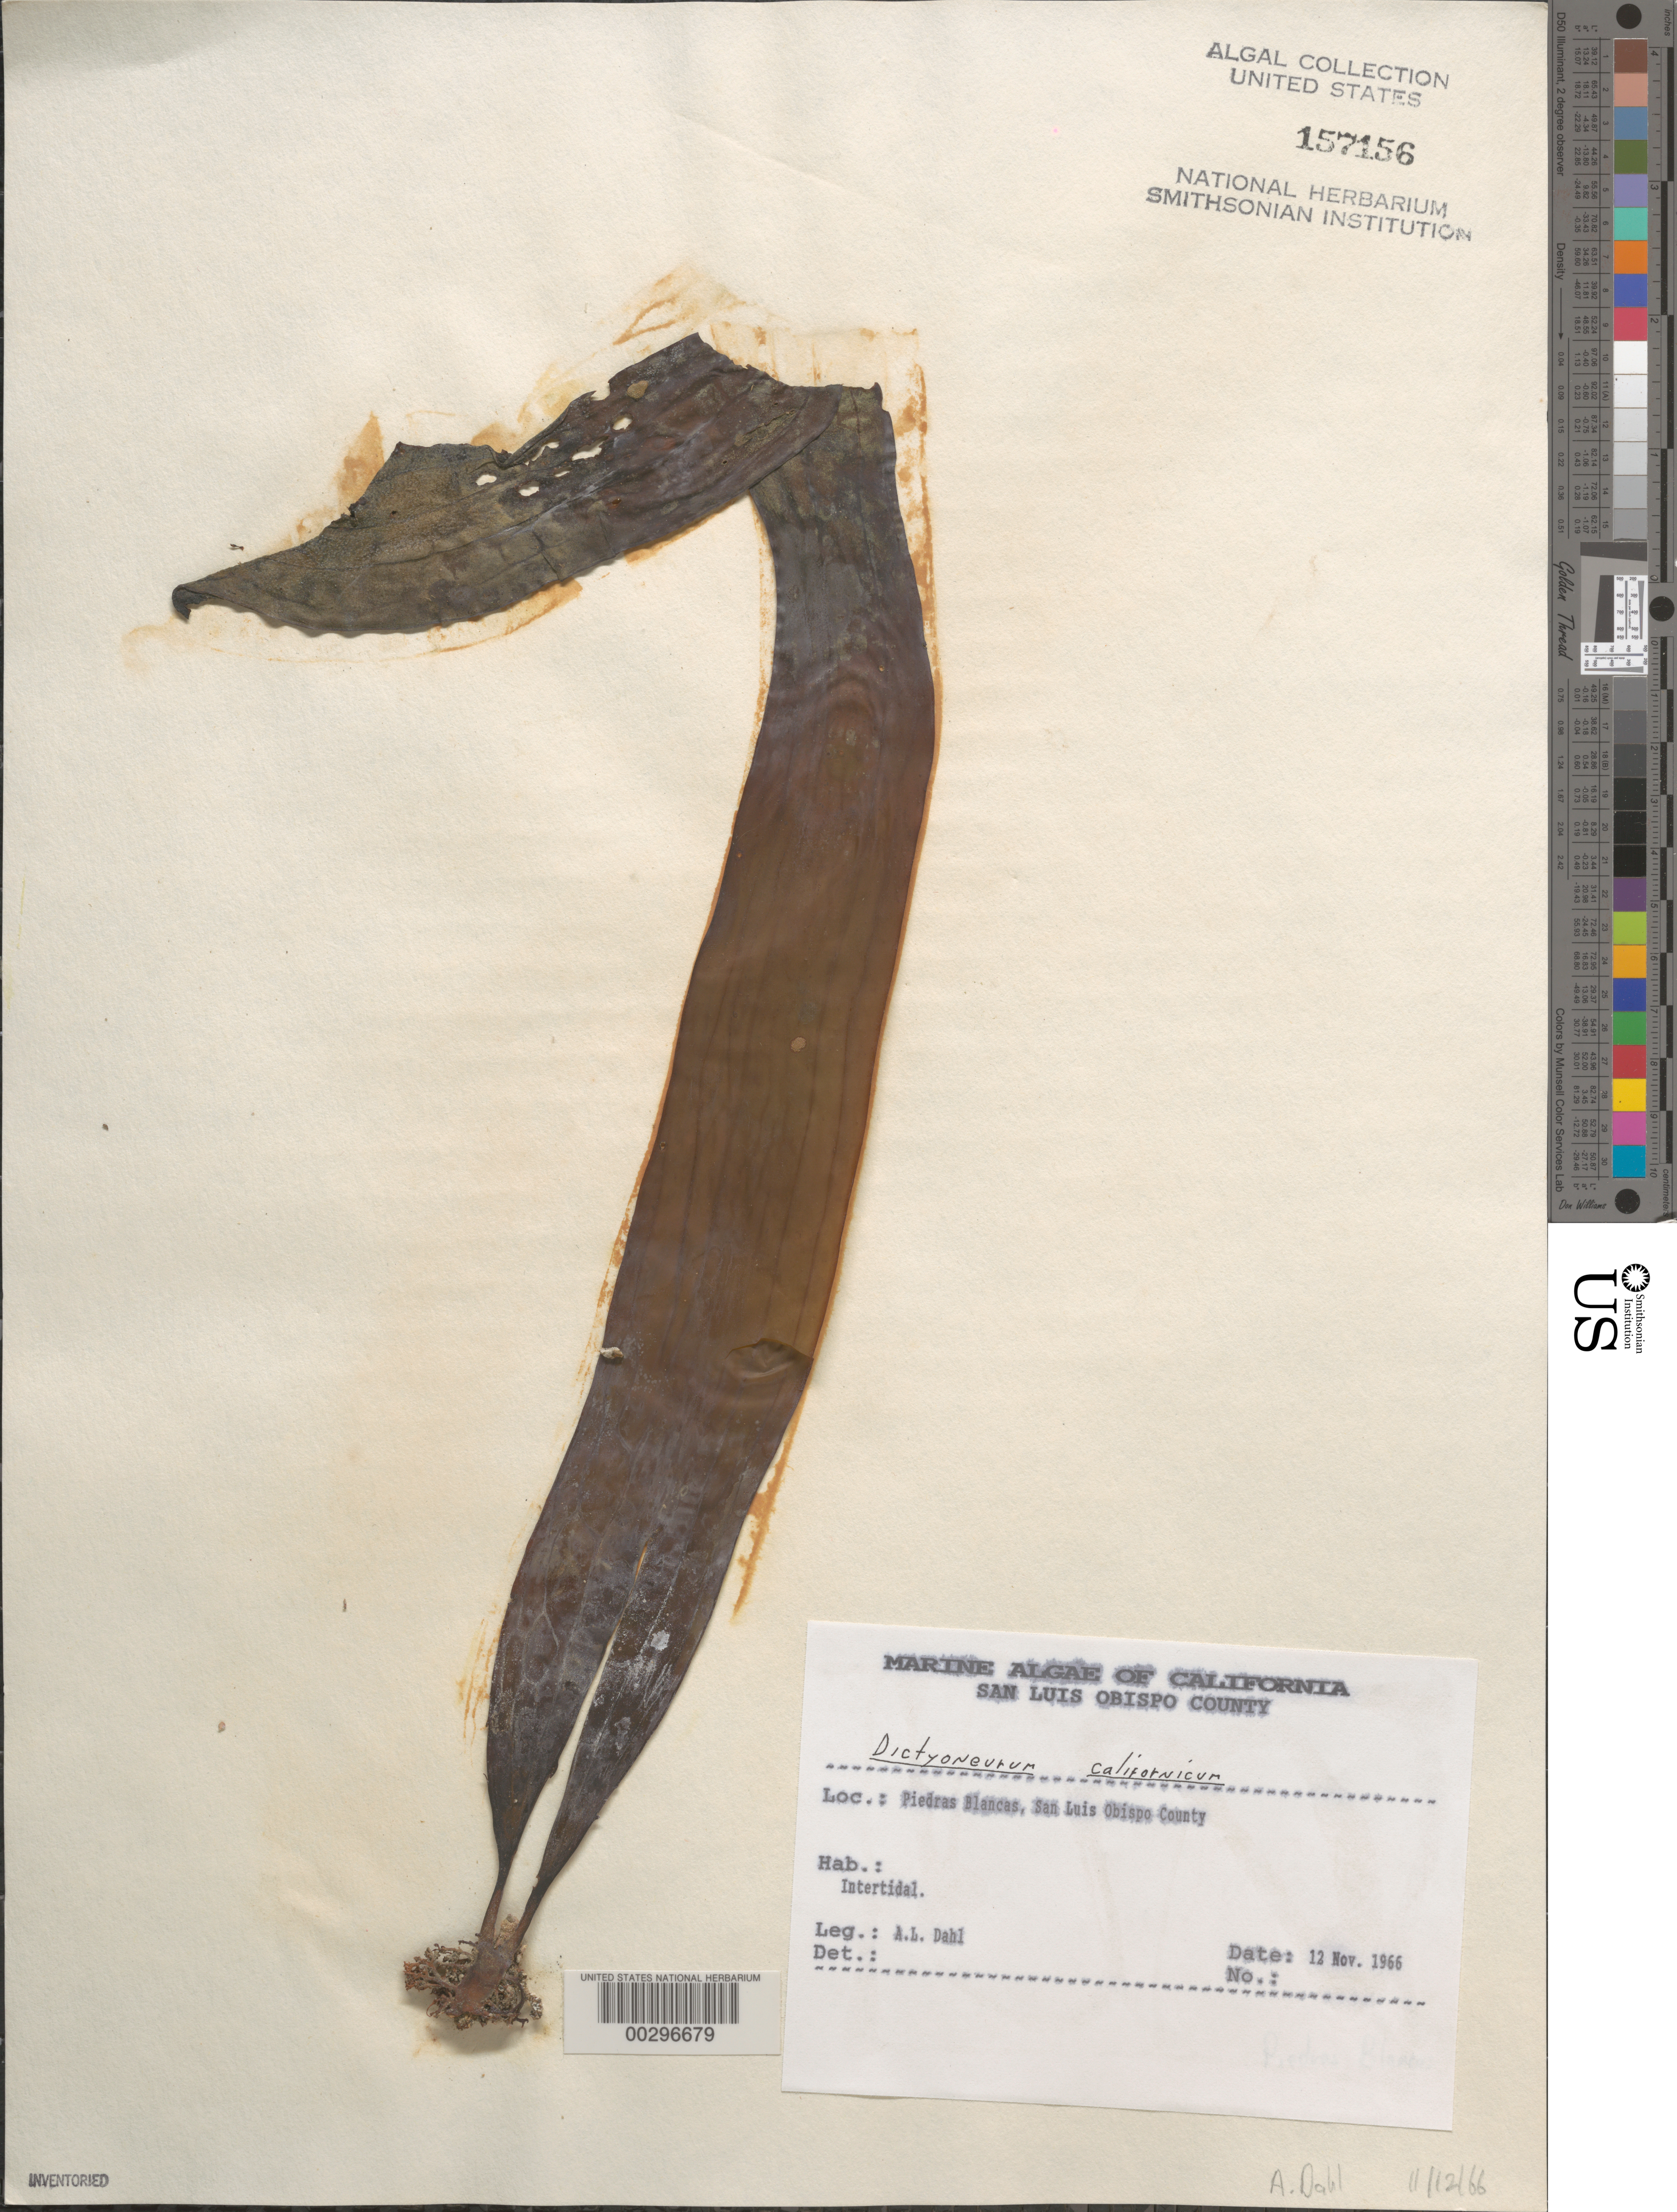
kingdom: Chromista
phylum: Ochrophyta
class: Phaeophyceae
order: Laminariales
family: Costariaceae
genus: Dictyoneurum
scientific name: Dictyoneurum californicum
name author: Rupr.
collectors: A. Dahl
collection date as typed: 12 Nov 1966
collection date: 1966-11-12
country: United States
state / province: California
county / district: San Luis Obispo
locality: Piedras Blancas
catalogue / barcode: US 157156